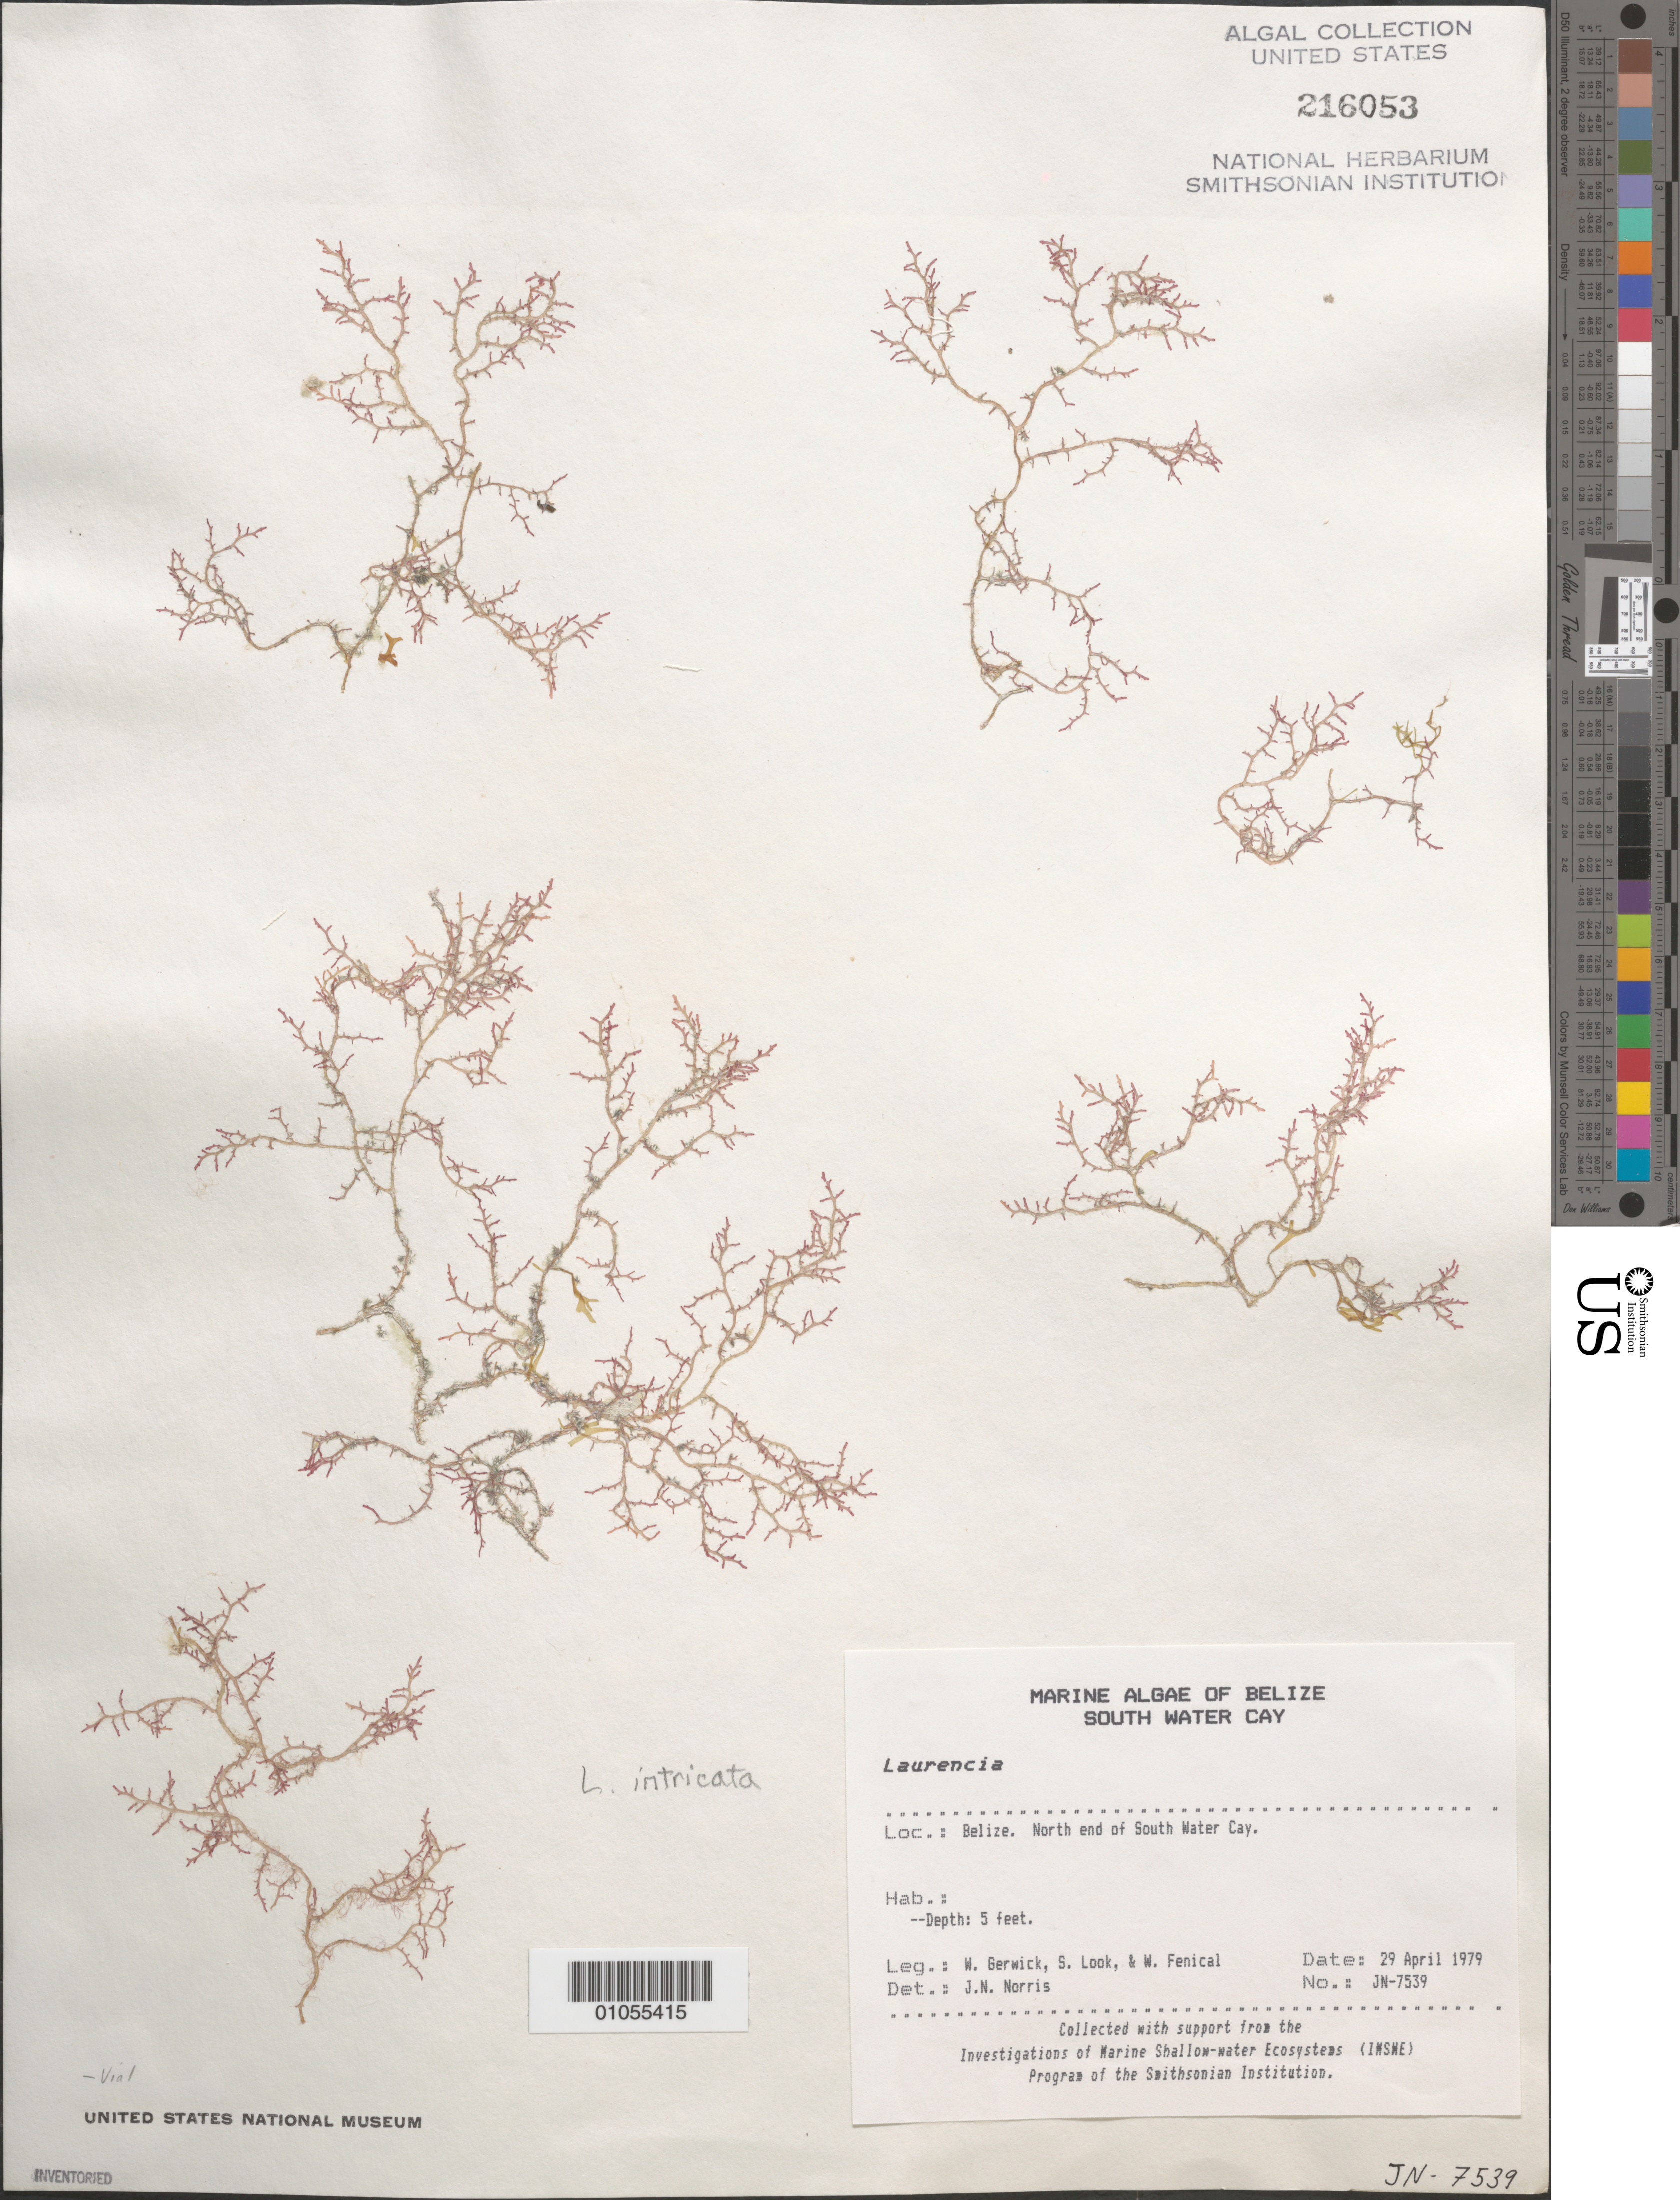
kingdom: Plantae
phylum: Rhodophyta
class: Florideophyceae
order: Ceramiales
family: Rhodomelaceae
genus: Laurencia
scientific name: Laurencia intricata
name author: J.V.Lamouroux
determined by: Norris, James N.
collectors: W. Gerwick, S. Look & W. Fenical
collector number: JN-7539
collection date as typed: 29 Apr 1979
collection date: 1979-04-29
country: Belize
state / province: Stann Creek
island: South Water Cay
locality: North end of South Water Cay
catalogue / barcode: US 216053